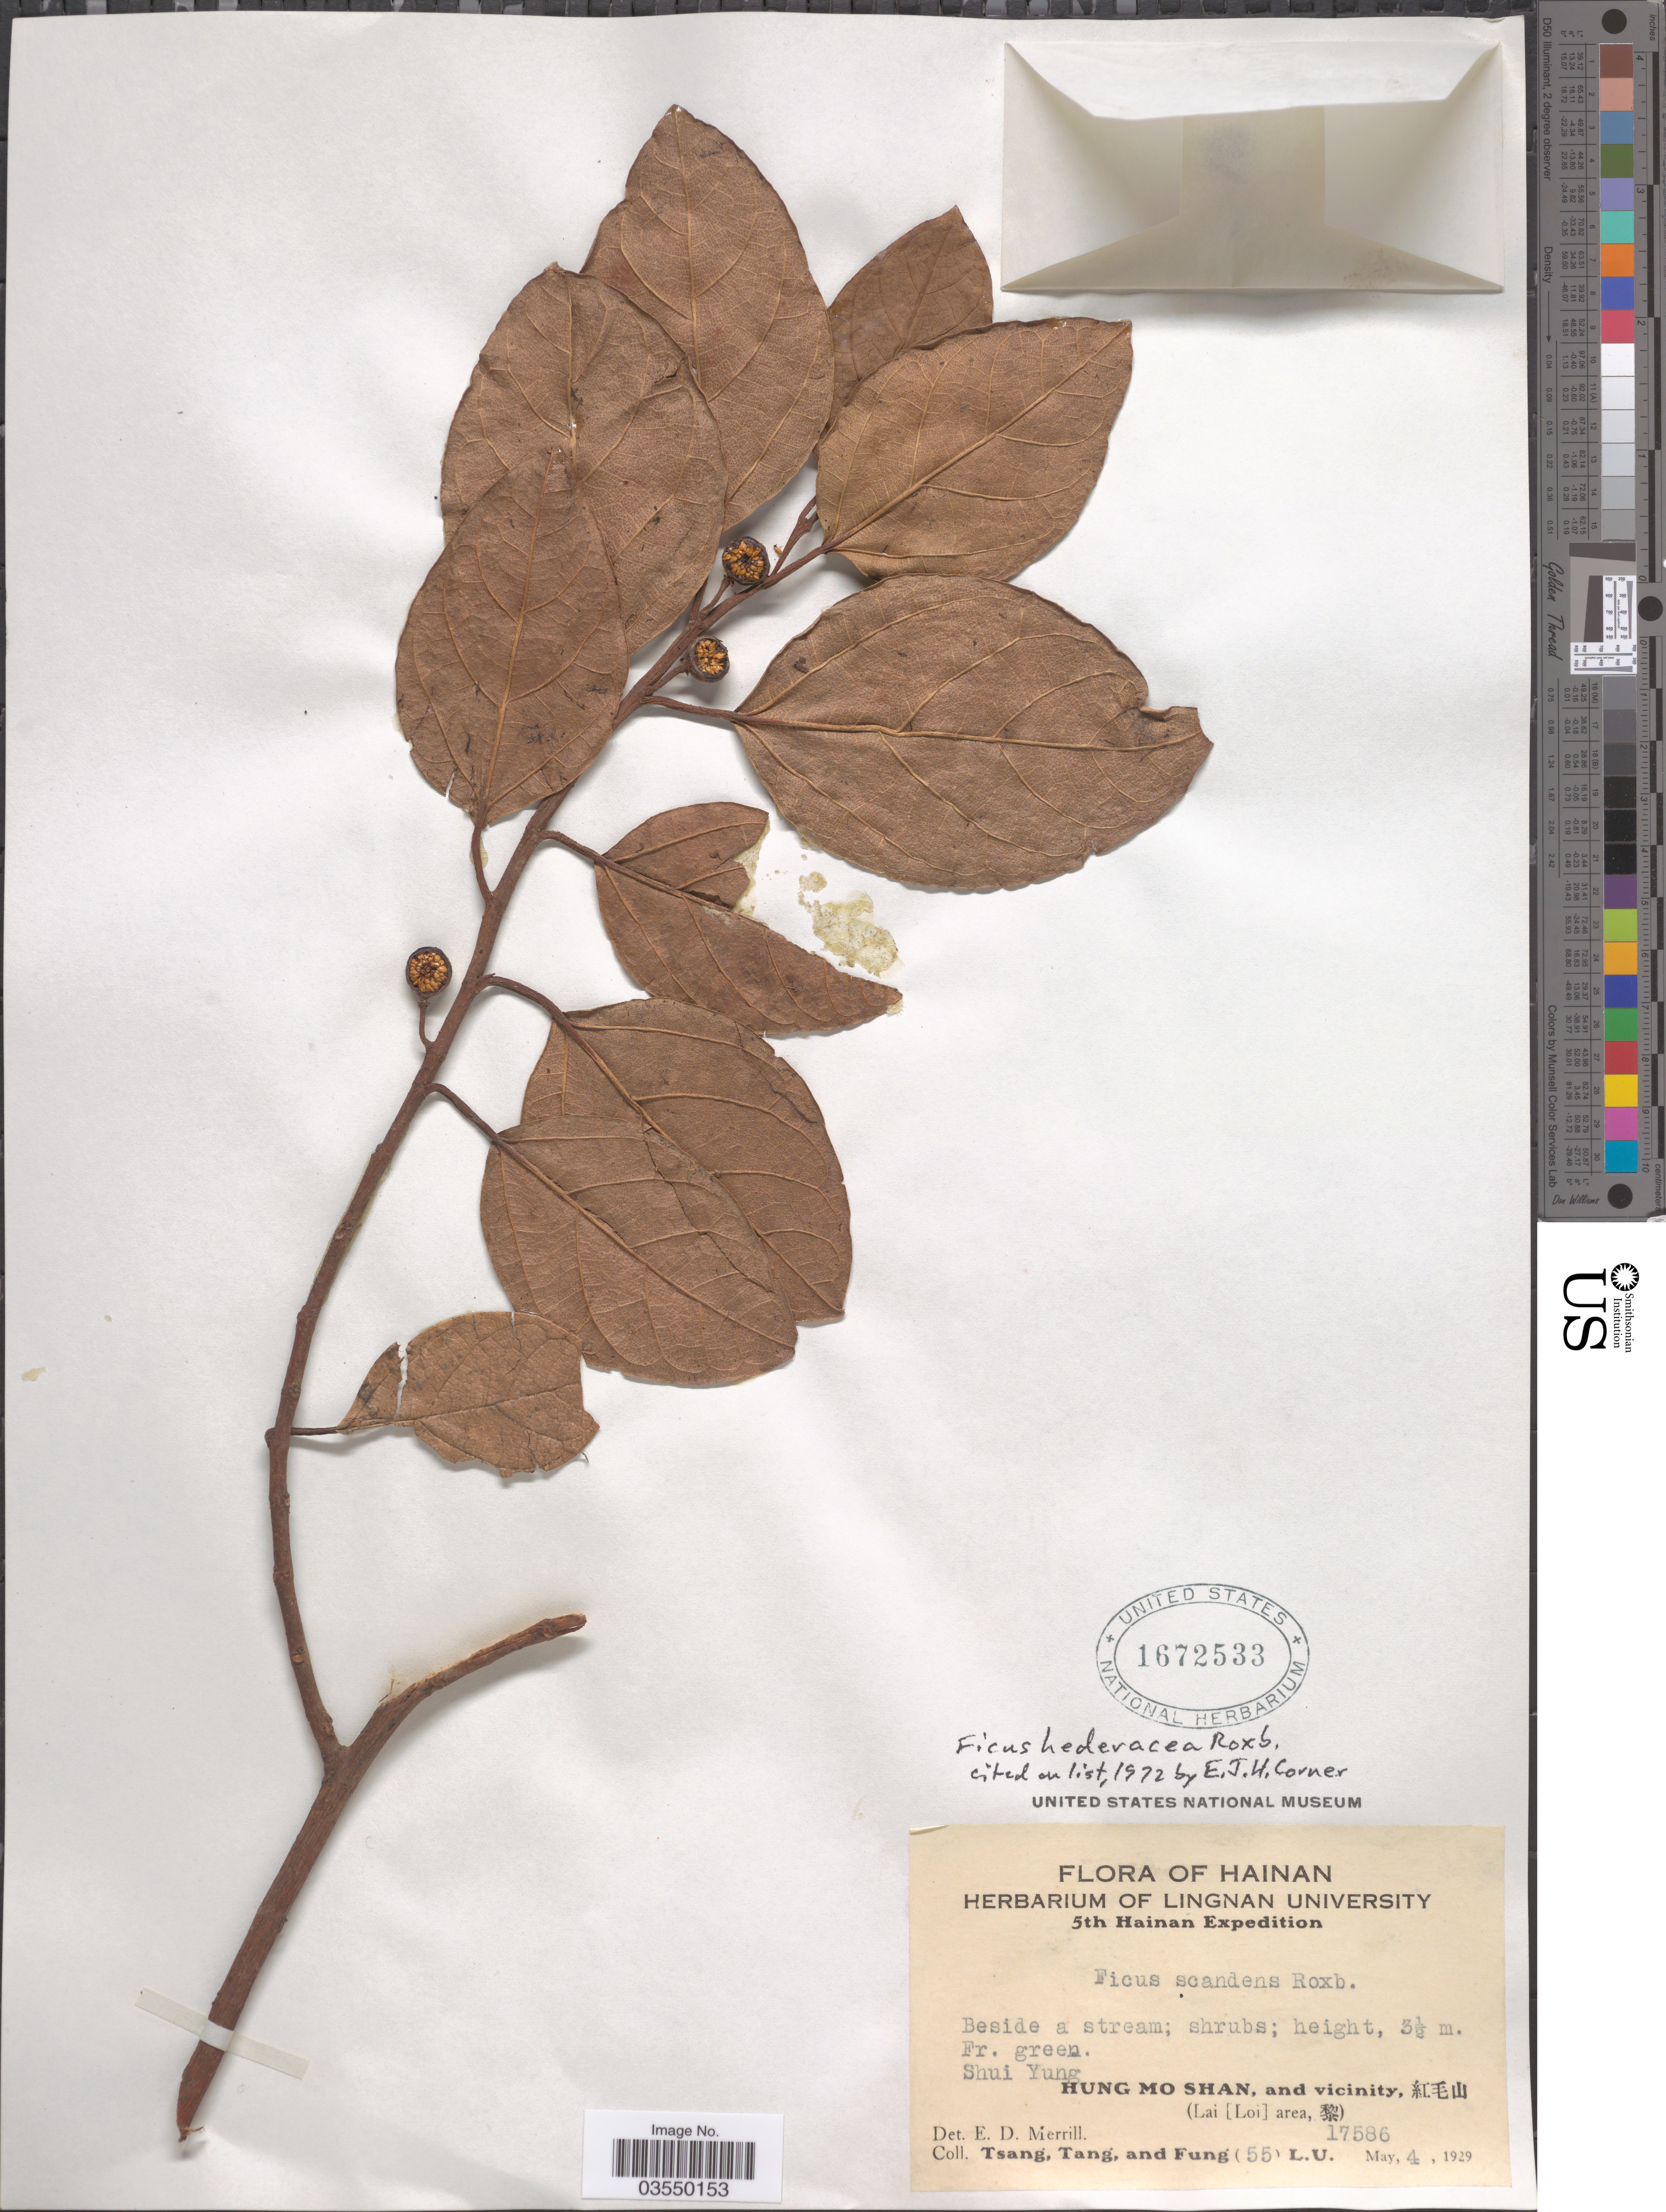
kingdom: Plantae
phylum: Tracheophyta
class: Magnoliopsida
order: Rosales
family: Moraceae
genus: Ficus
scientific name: Ficus hederacea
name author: Roxb.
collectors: -. T'sang, -- Tang & Fung, --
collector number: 55L.U.17586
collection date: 1929-05-04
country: China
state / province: Hainan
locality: Shui Yung. Hung Mo Shan, and vicinity, X. (Lai [Loi] area, X).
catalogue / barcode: US 1672533